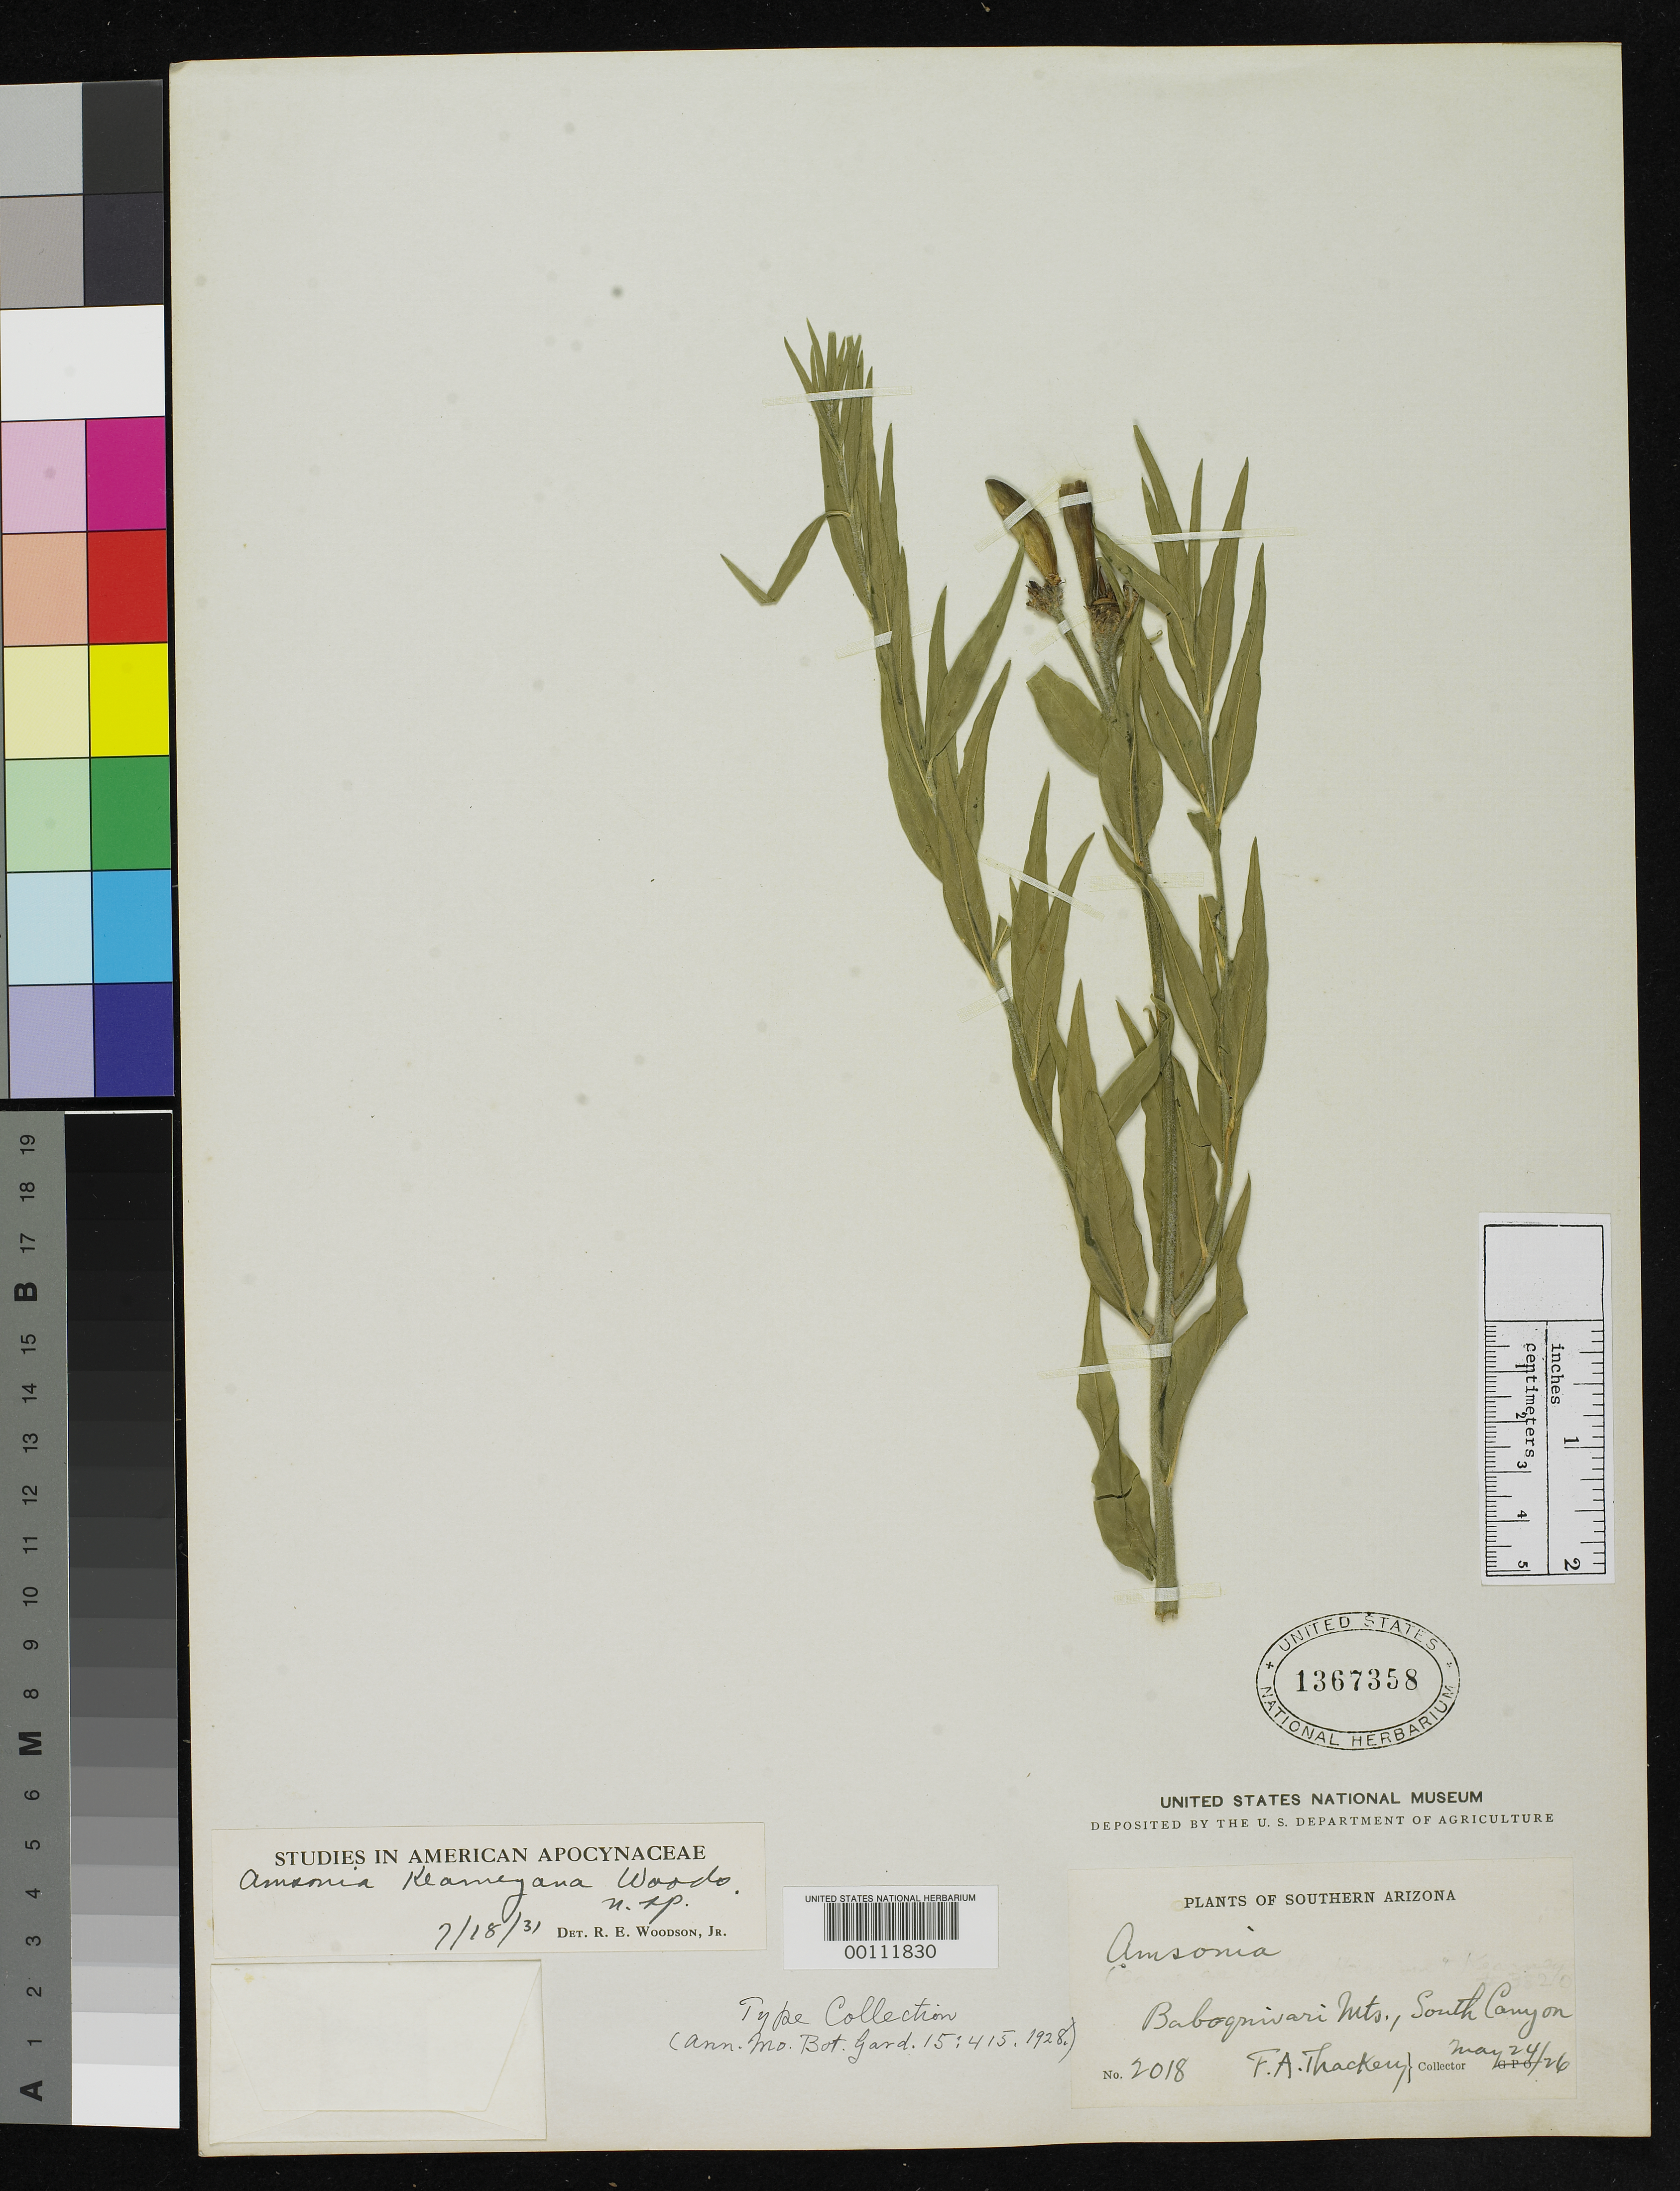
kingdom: Plantae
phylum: Tracheophyta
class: Magnoliopsida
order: Gentianales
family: Apocynaceae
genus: Amsonia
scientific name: Amsonia kearneyana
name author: Woodson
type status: Paratype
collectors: F. A. Thackery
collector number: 2018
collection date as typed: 24 Mar 1926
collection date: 1926-03-24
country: United States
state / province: Arizona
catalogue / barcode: US 1367358